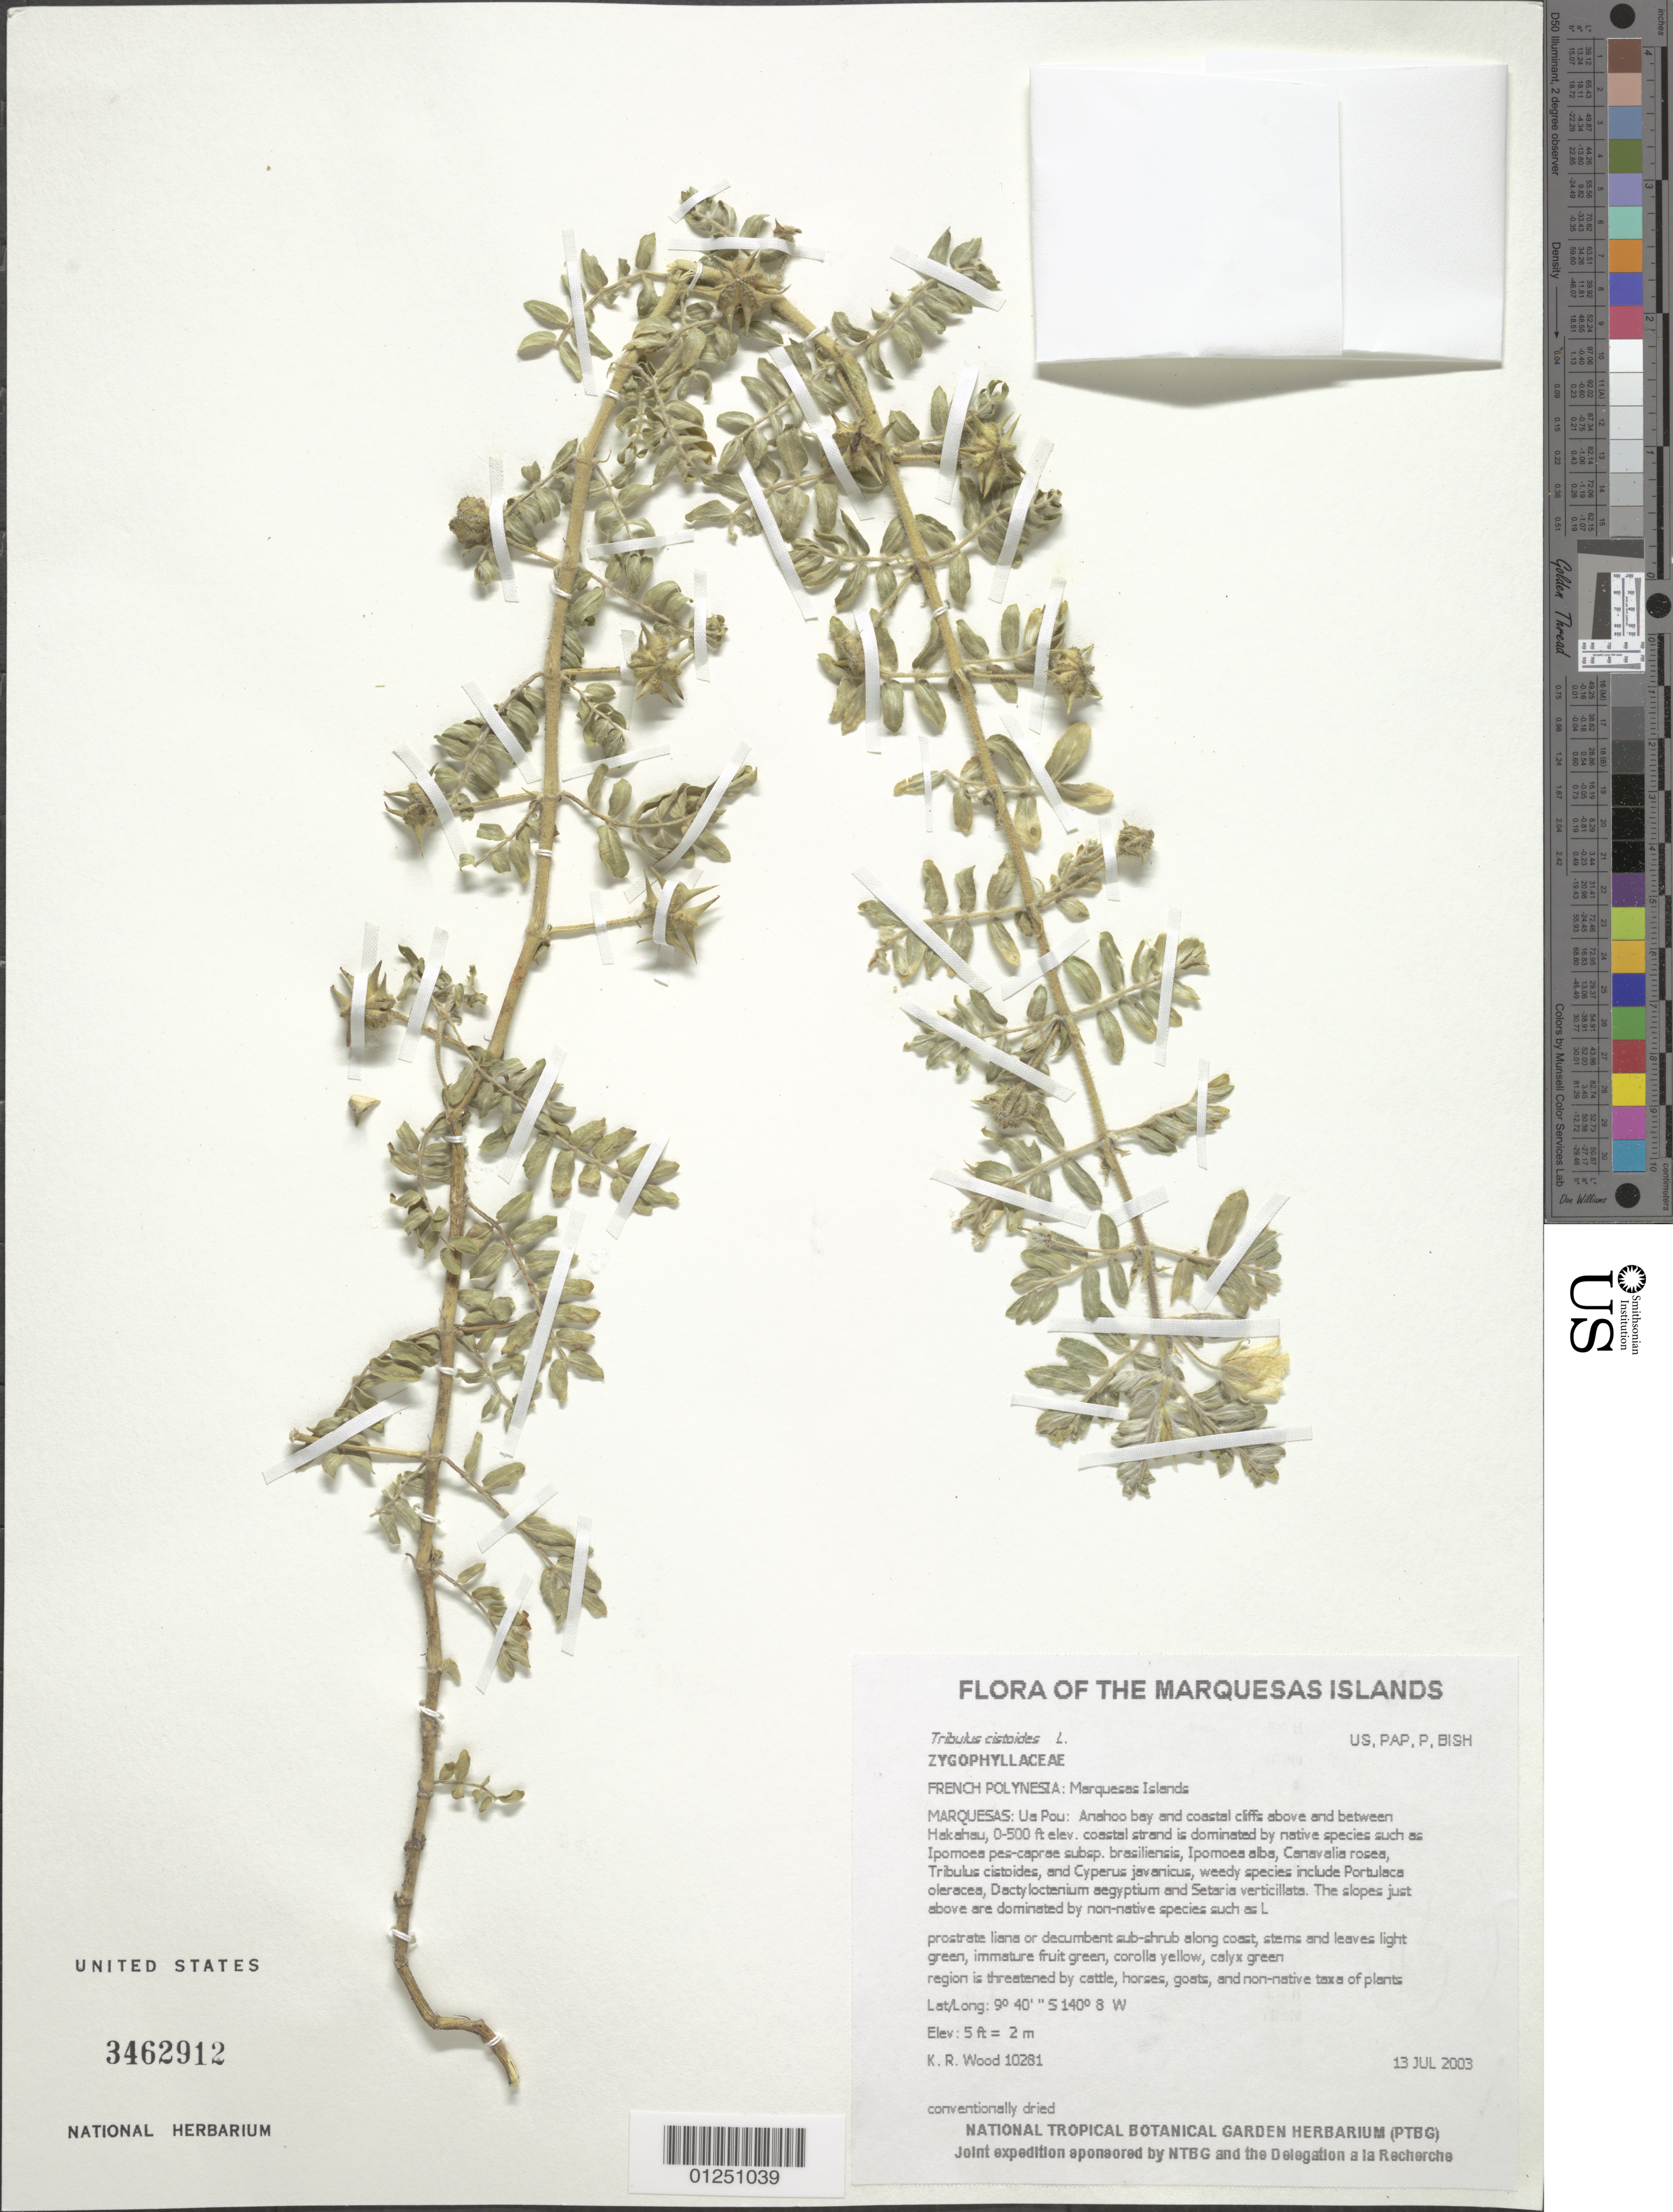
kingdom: Plantae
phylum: Tracheophyta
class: Magnoliopsida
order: Zygophyllales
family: Zygophyllaceae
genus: Tribulus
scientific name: Tribulus cistoides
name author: L.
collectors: K. R. Wood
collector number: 10281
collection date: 2003-07-13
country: French Polynesia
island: Ua Pou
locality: Anahoo bay and coastal cliffs above and between Hakahau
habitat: Low-slope, E aspect, gentle slope, open, dry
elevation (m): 2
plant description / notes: Cattle, horses, goats, and non-native taxa of plants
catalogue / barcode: US 3462912